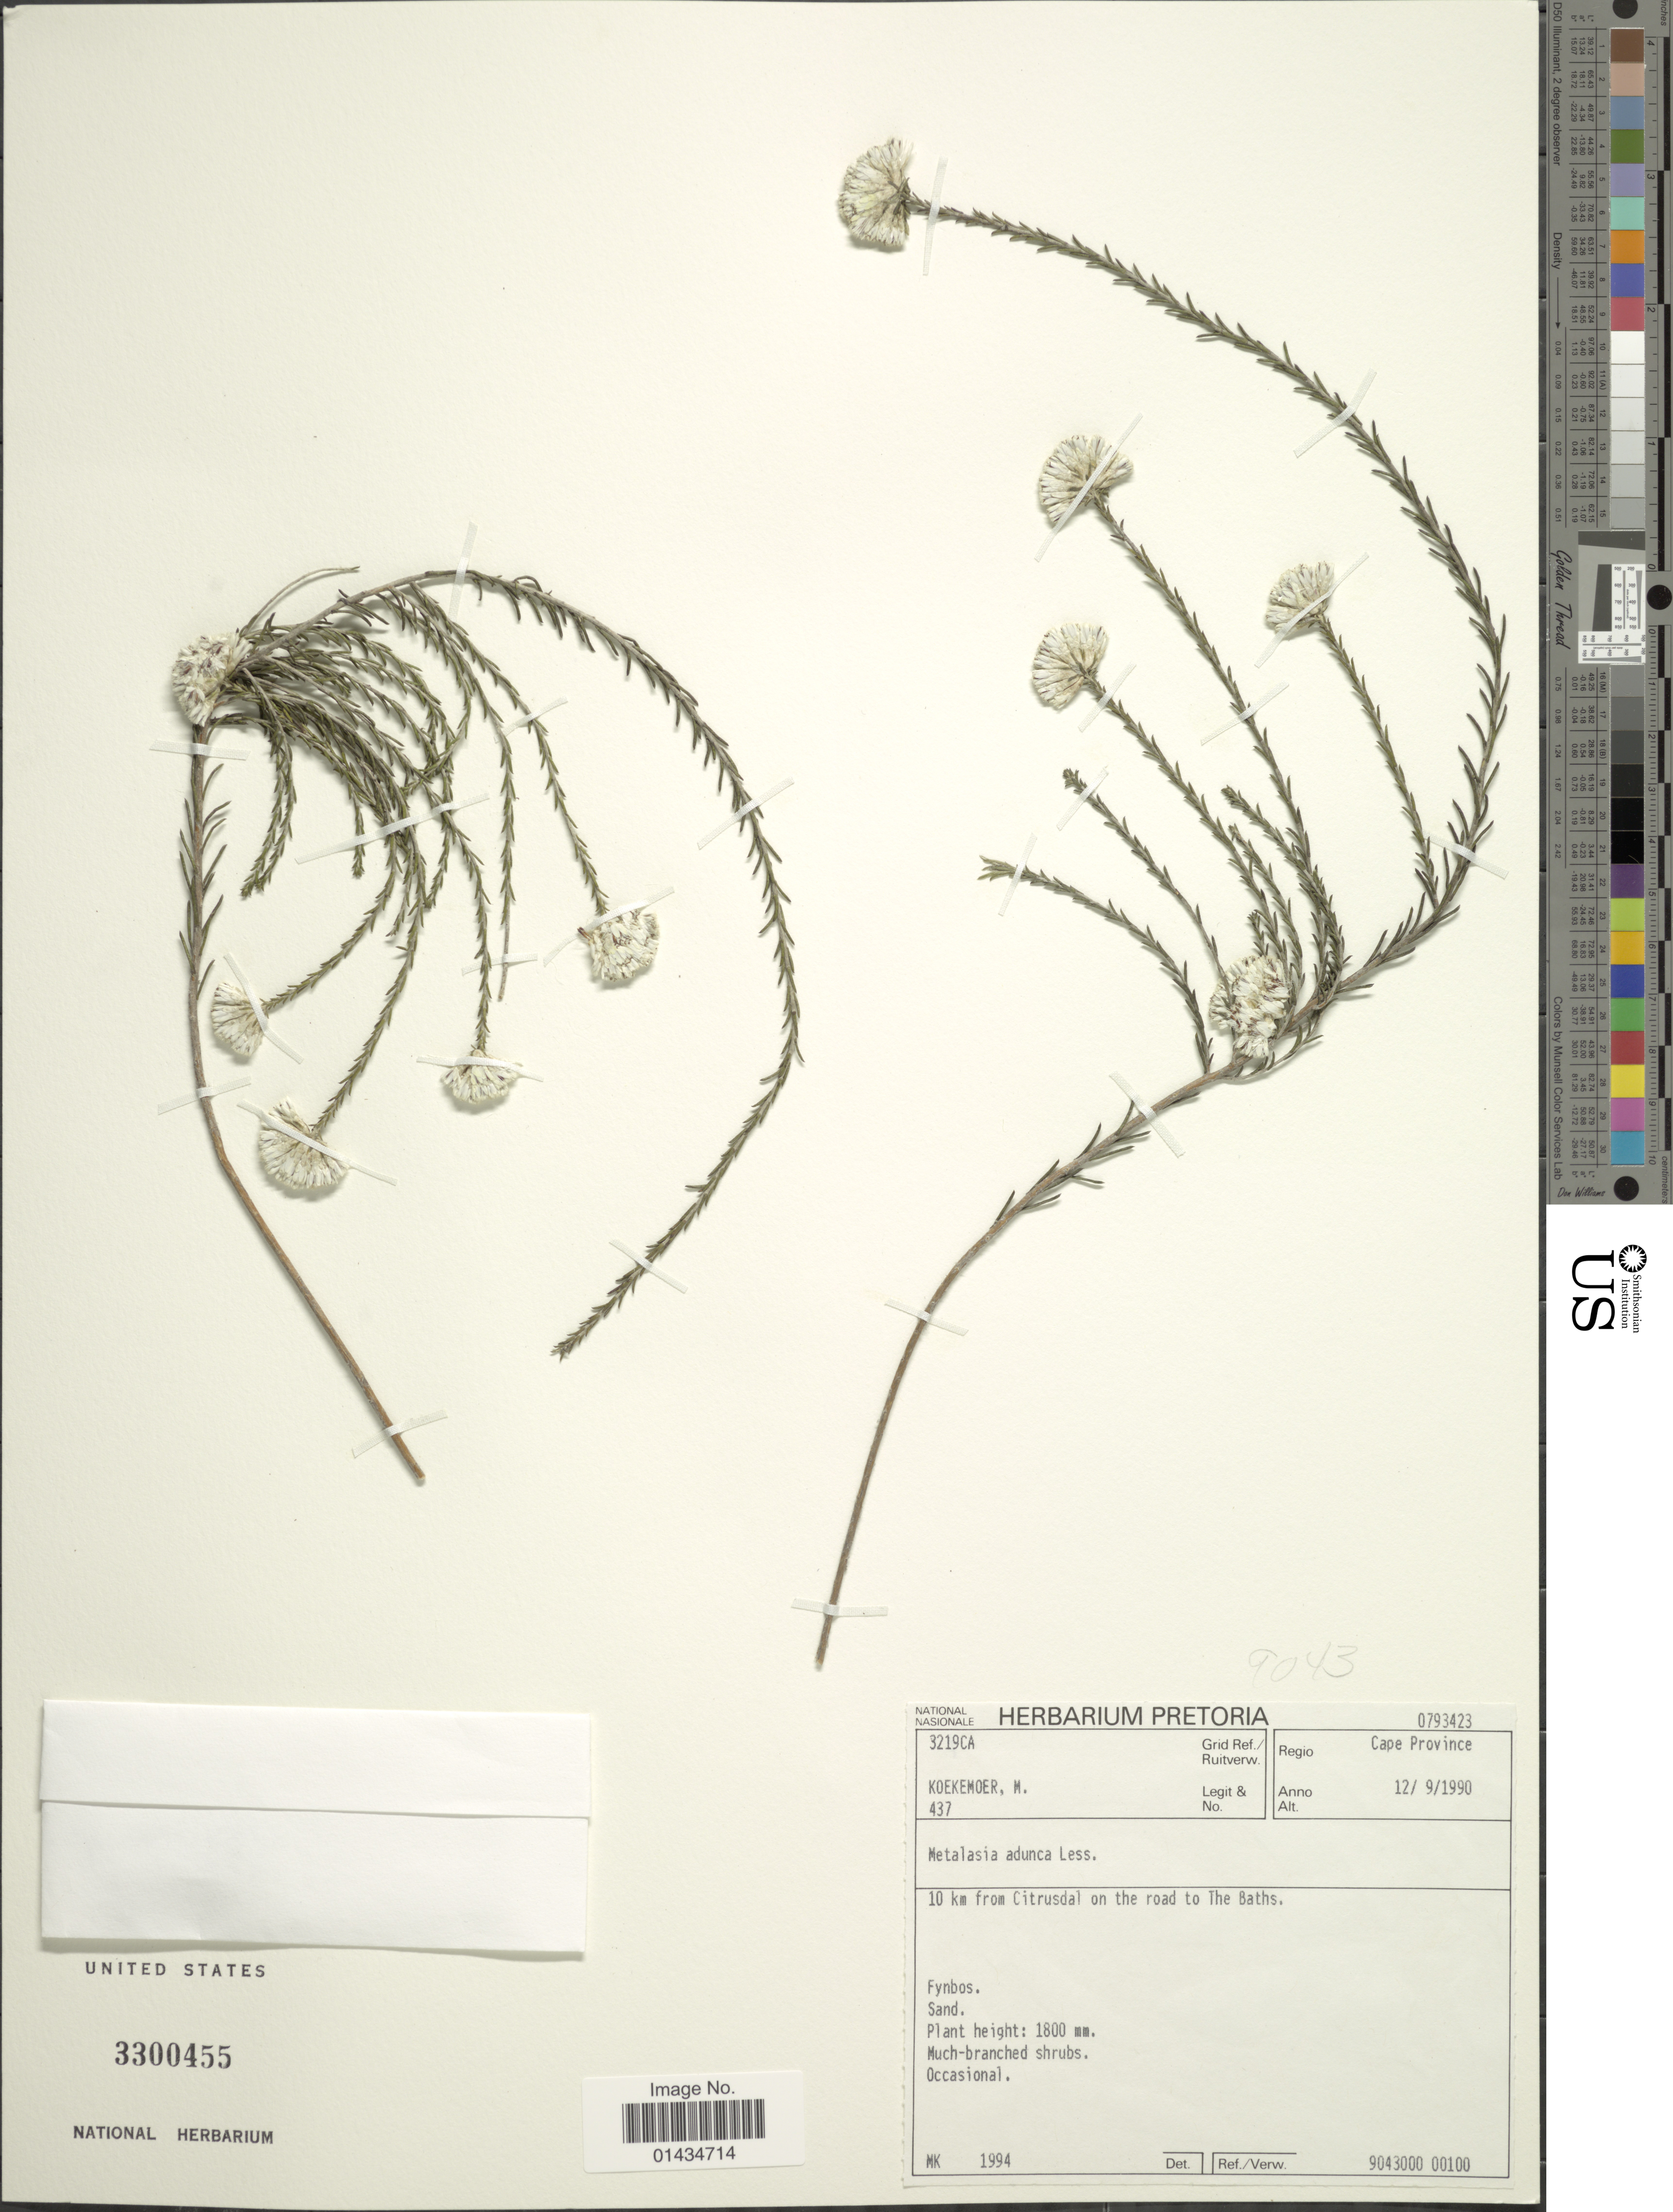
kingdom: Plantae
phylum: Tracheophyta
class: Magnoliopsida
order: Asterales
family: Asteraceae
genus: Metalasia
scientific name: Metalasia adunca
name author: Less.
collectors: M. Koekemoer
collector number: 437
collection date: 1990-09-12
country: South Africa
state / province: Western Cape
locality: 10 km from Citrusdal on the road to The Baths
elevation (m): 1800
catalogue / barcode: US 3300455